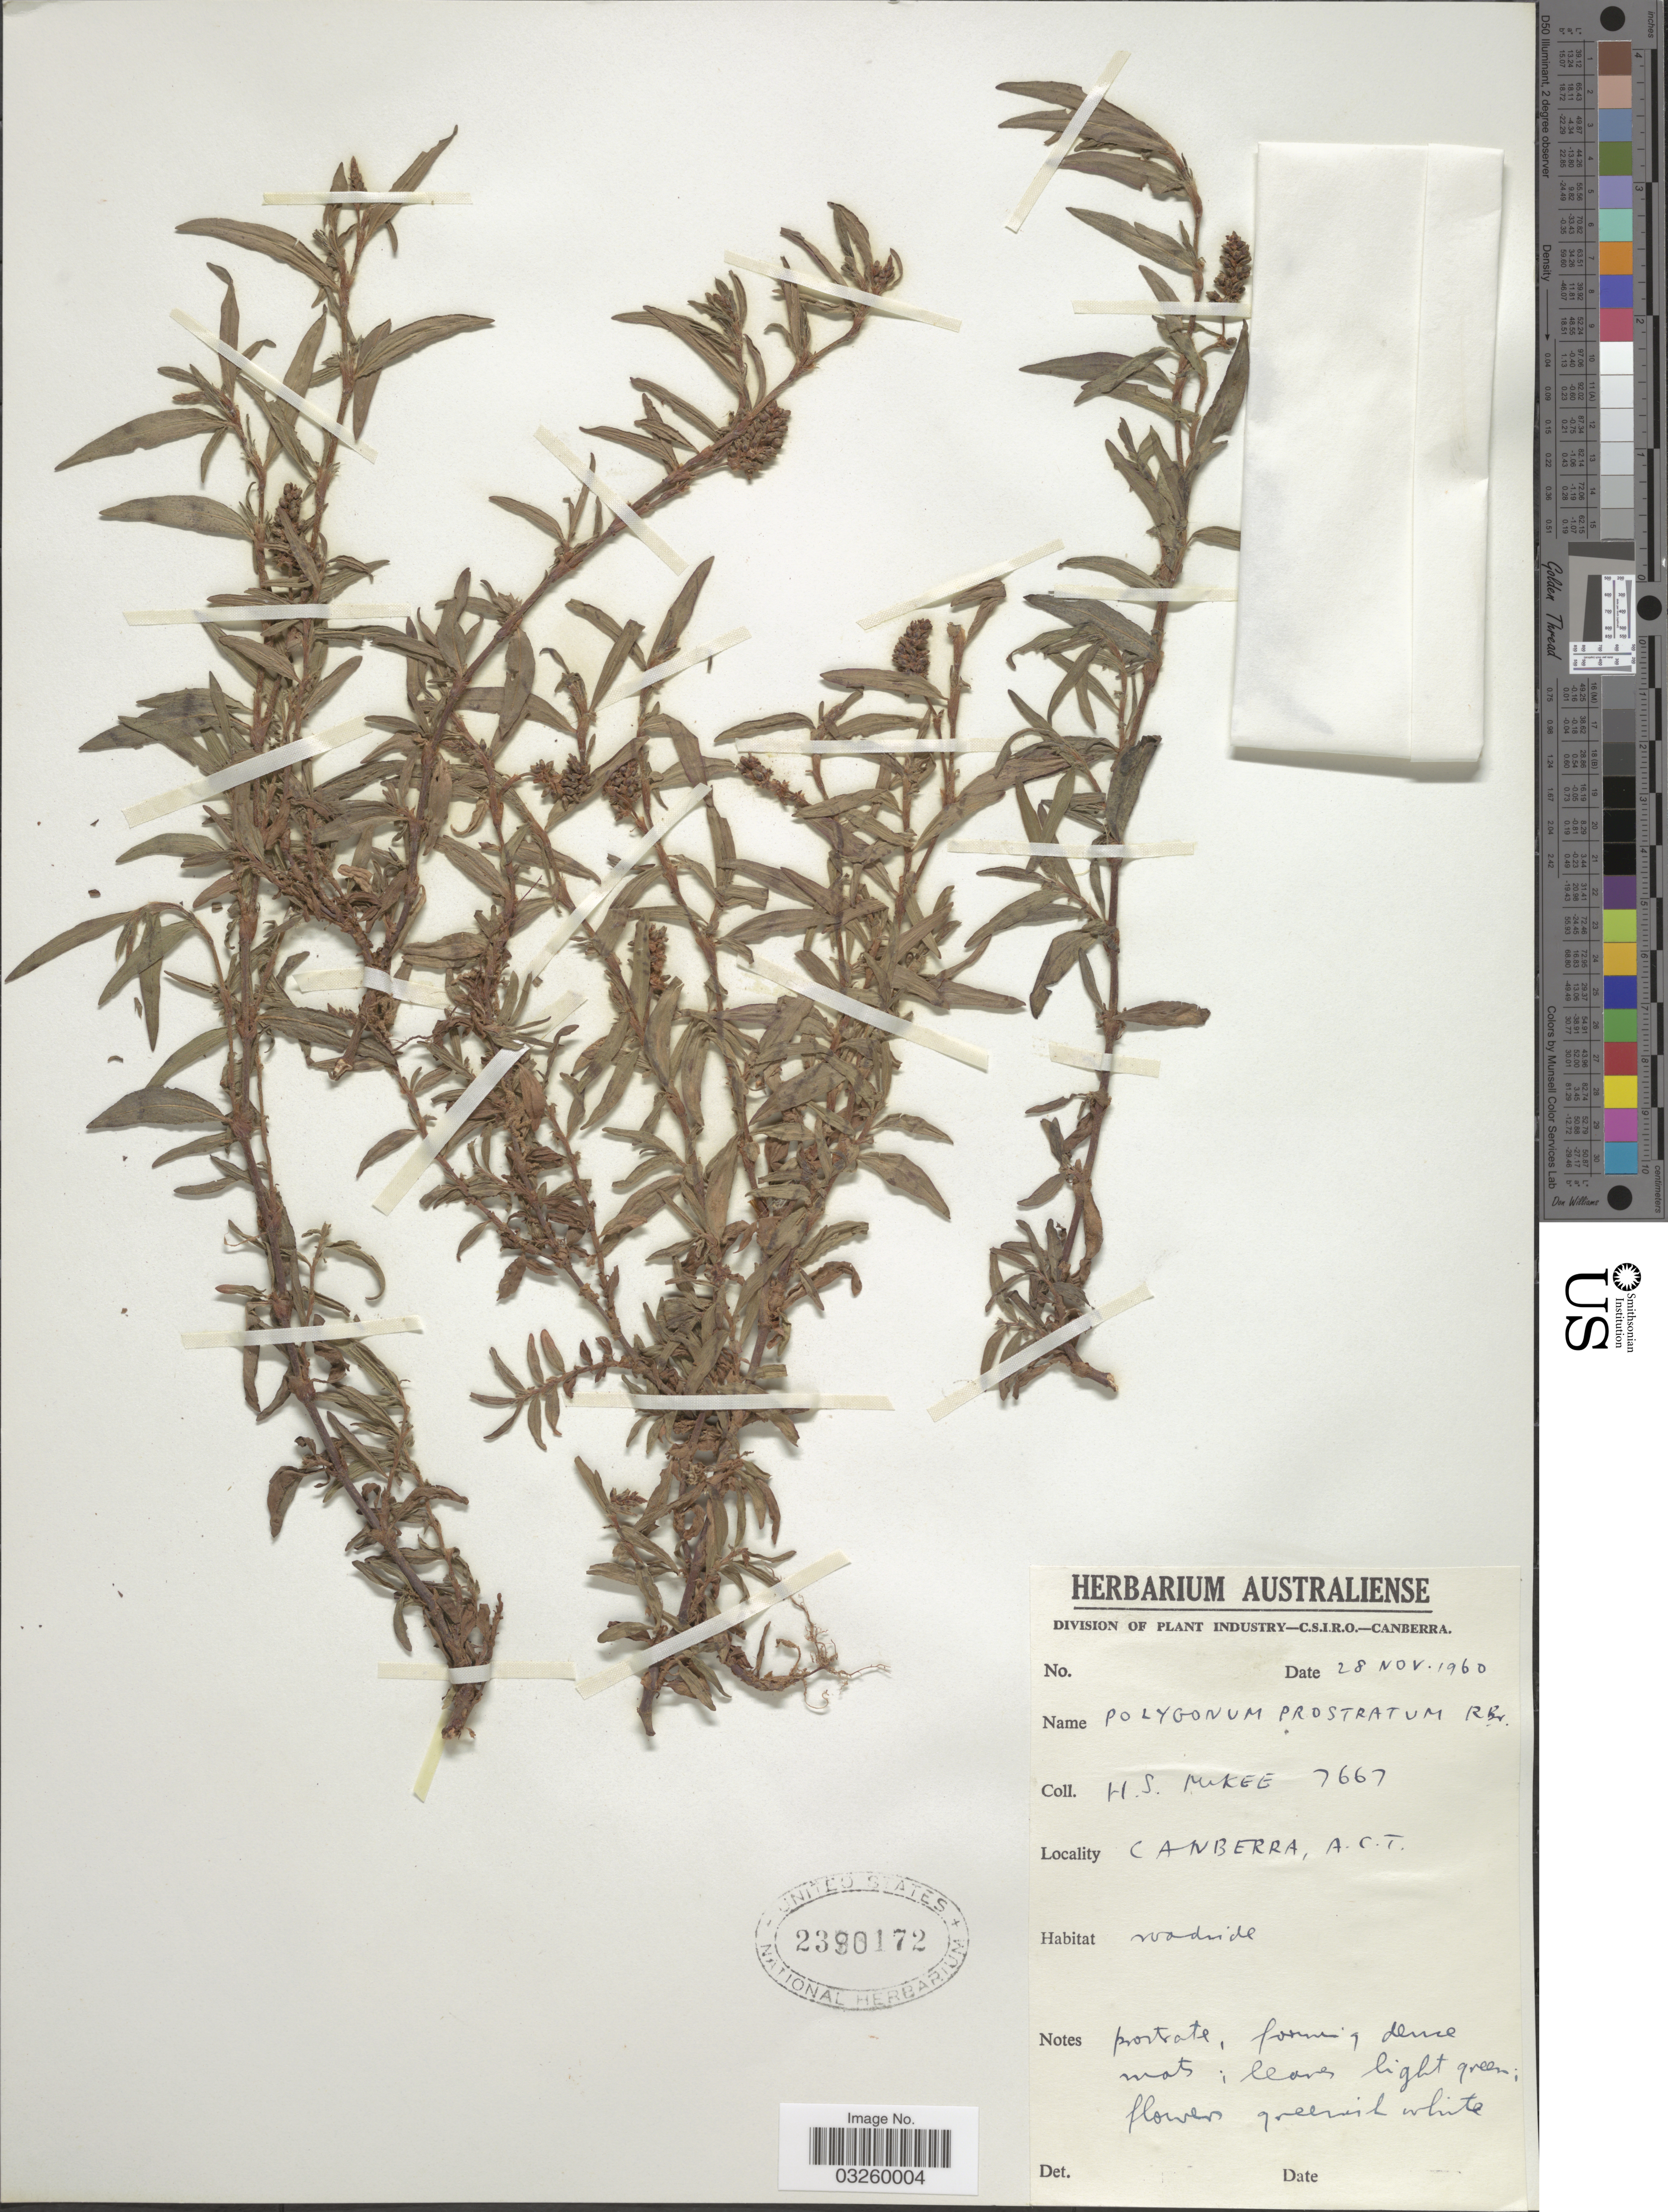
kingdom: Plantae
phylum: Tracheophyta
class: Magnoliopsida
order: Caryophyllales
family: Polygonaceae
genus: Polygonum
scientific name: Polygonum prostratum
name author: Skvortsov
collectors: H. S. McKee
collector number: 7667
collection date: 1960-11-28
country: Australia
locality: Canberra, A. C. T.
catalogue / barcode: US 2390172